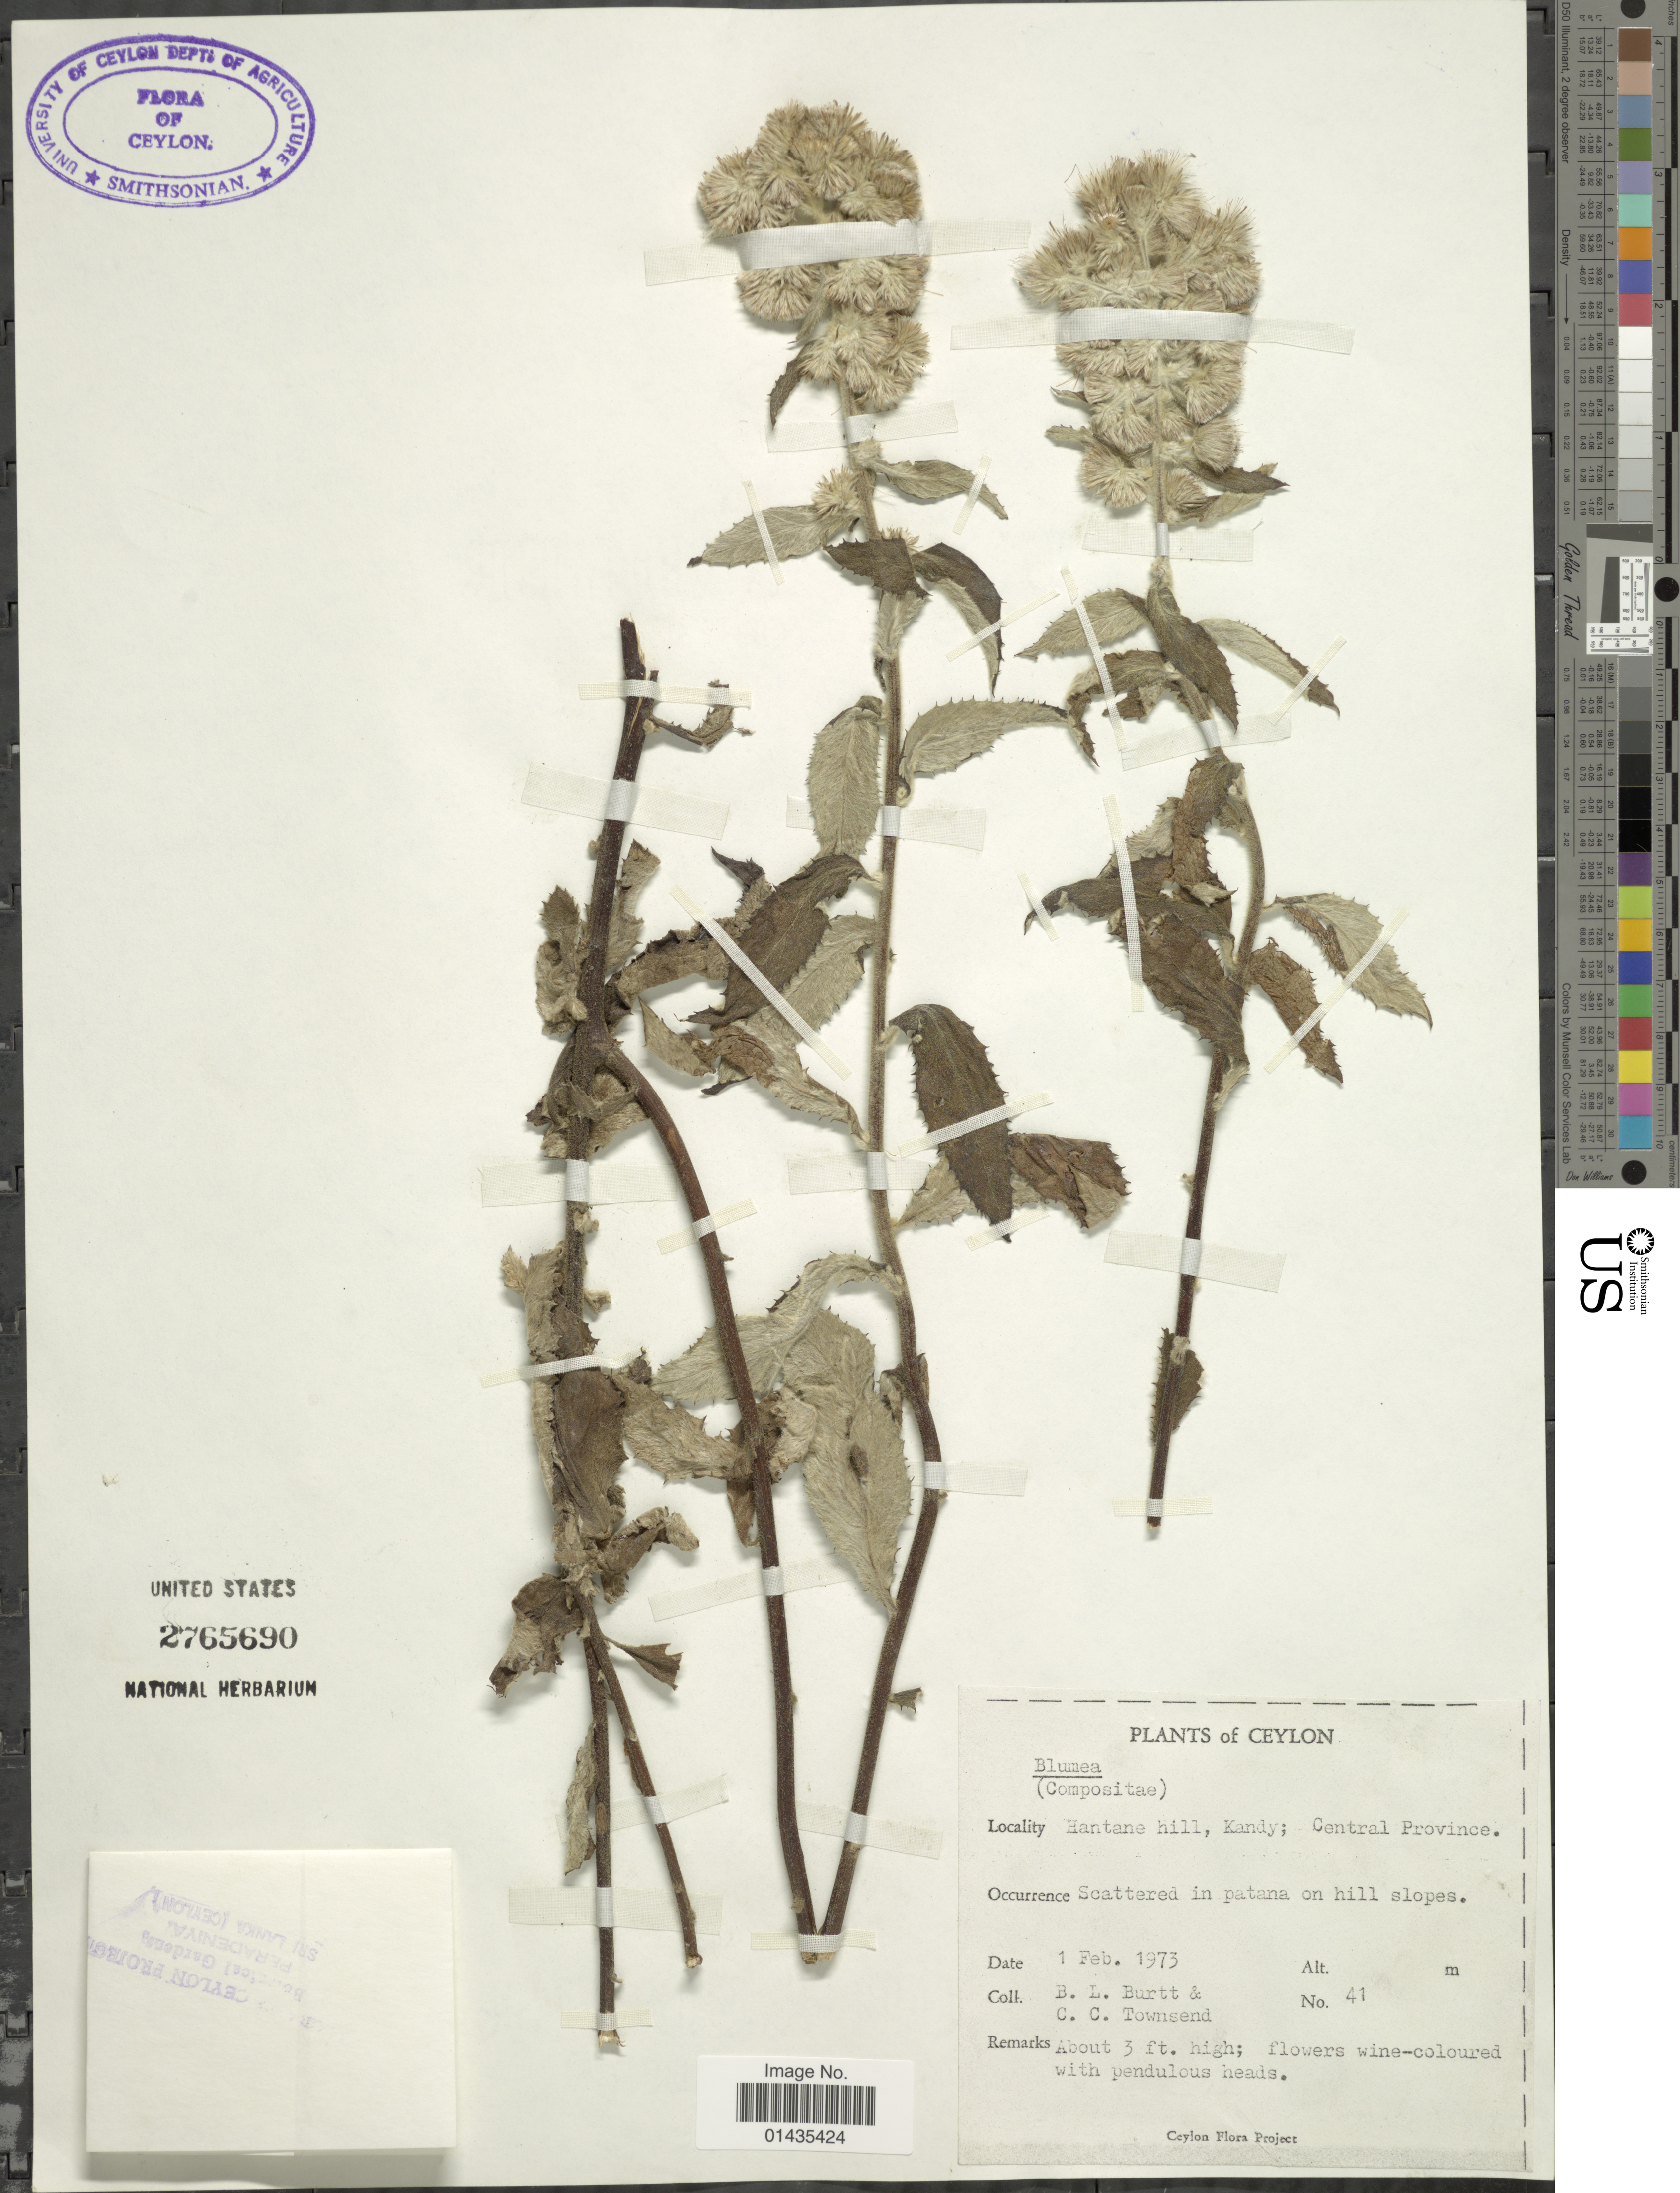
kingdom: Plantae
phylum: Tracheophyta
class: Magnoliopsida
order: Asterales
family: Asteraceae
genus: Blumea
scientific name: Blumea sp.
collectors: B. L. Burtt & C. C. Townsend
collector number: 41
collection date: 1973-02-01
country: Sri Lanka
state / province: Central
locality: Hantane hill, Kandy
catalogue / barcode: US 2765690